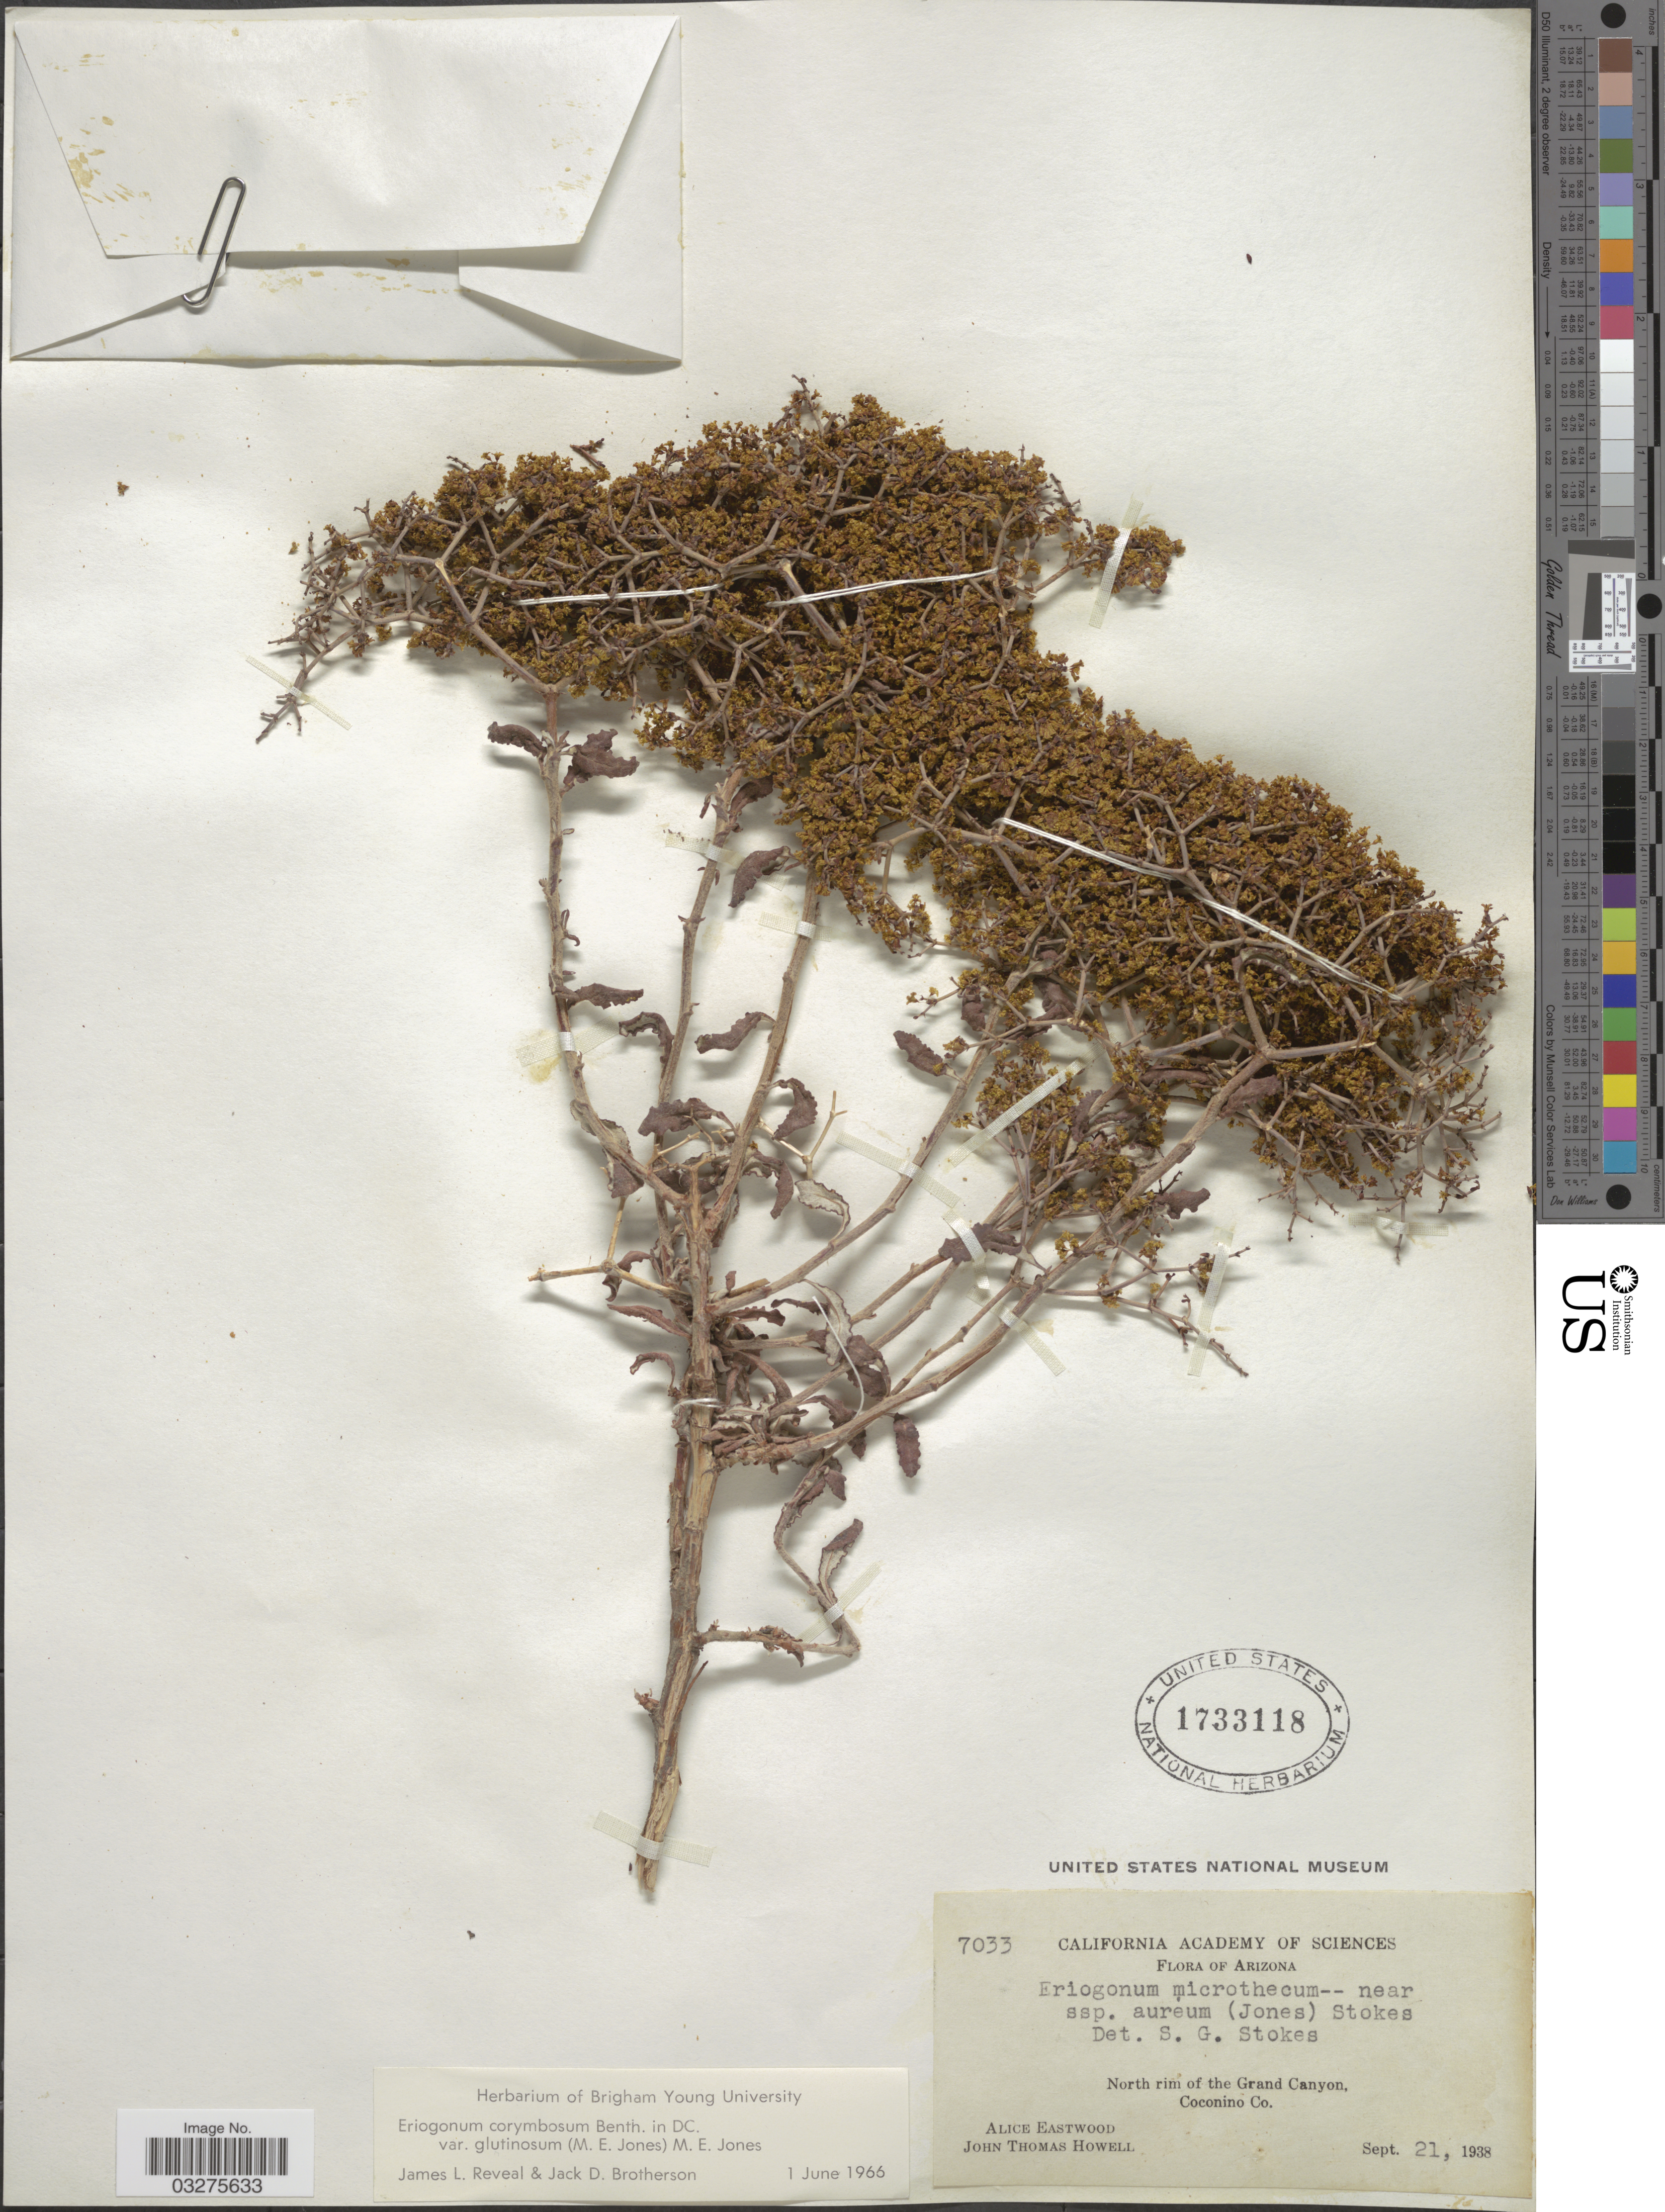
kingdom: Plantae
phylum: Tracheophyta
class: Magnoliopsida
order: Caryophyllales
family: Polygonaceae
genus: Eriogonum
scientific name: Eriogonum corymbosum var. glutinosum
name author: (M.E. Jones) M.E. Jones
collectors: A. Eastwood & J. T. Howell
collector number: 7033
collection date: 1938-09-21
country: United States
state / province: Arizona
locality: North rim of the Grand Canyon, Coconino Co.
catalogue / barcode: US 1733118